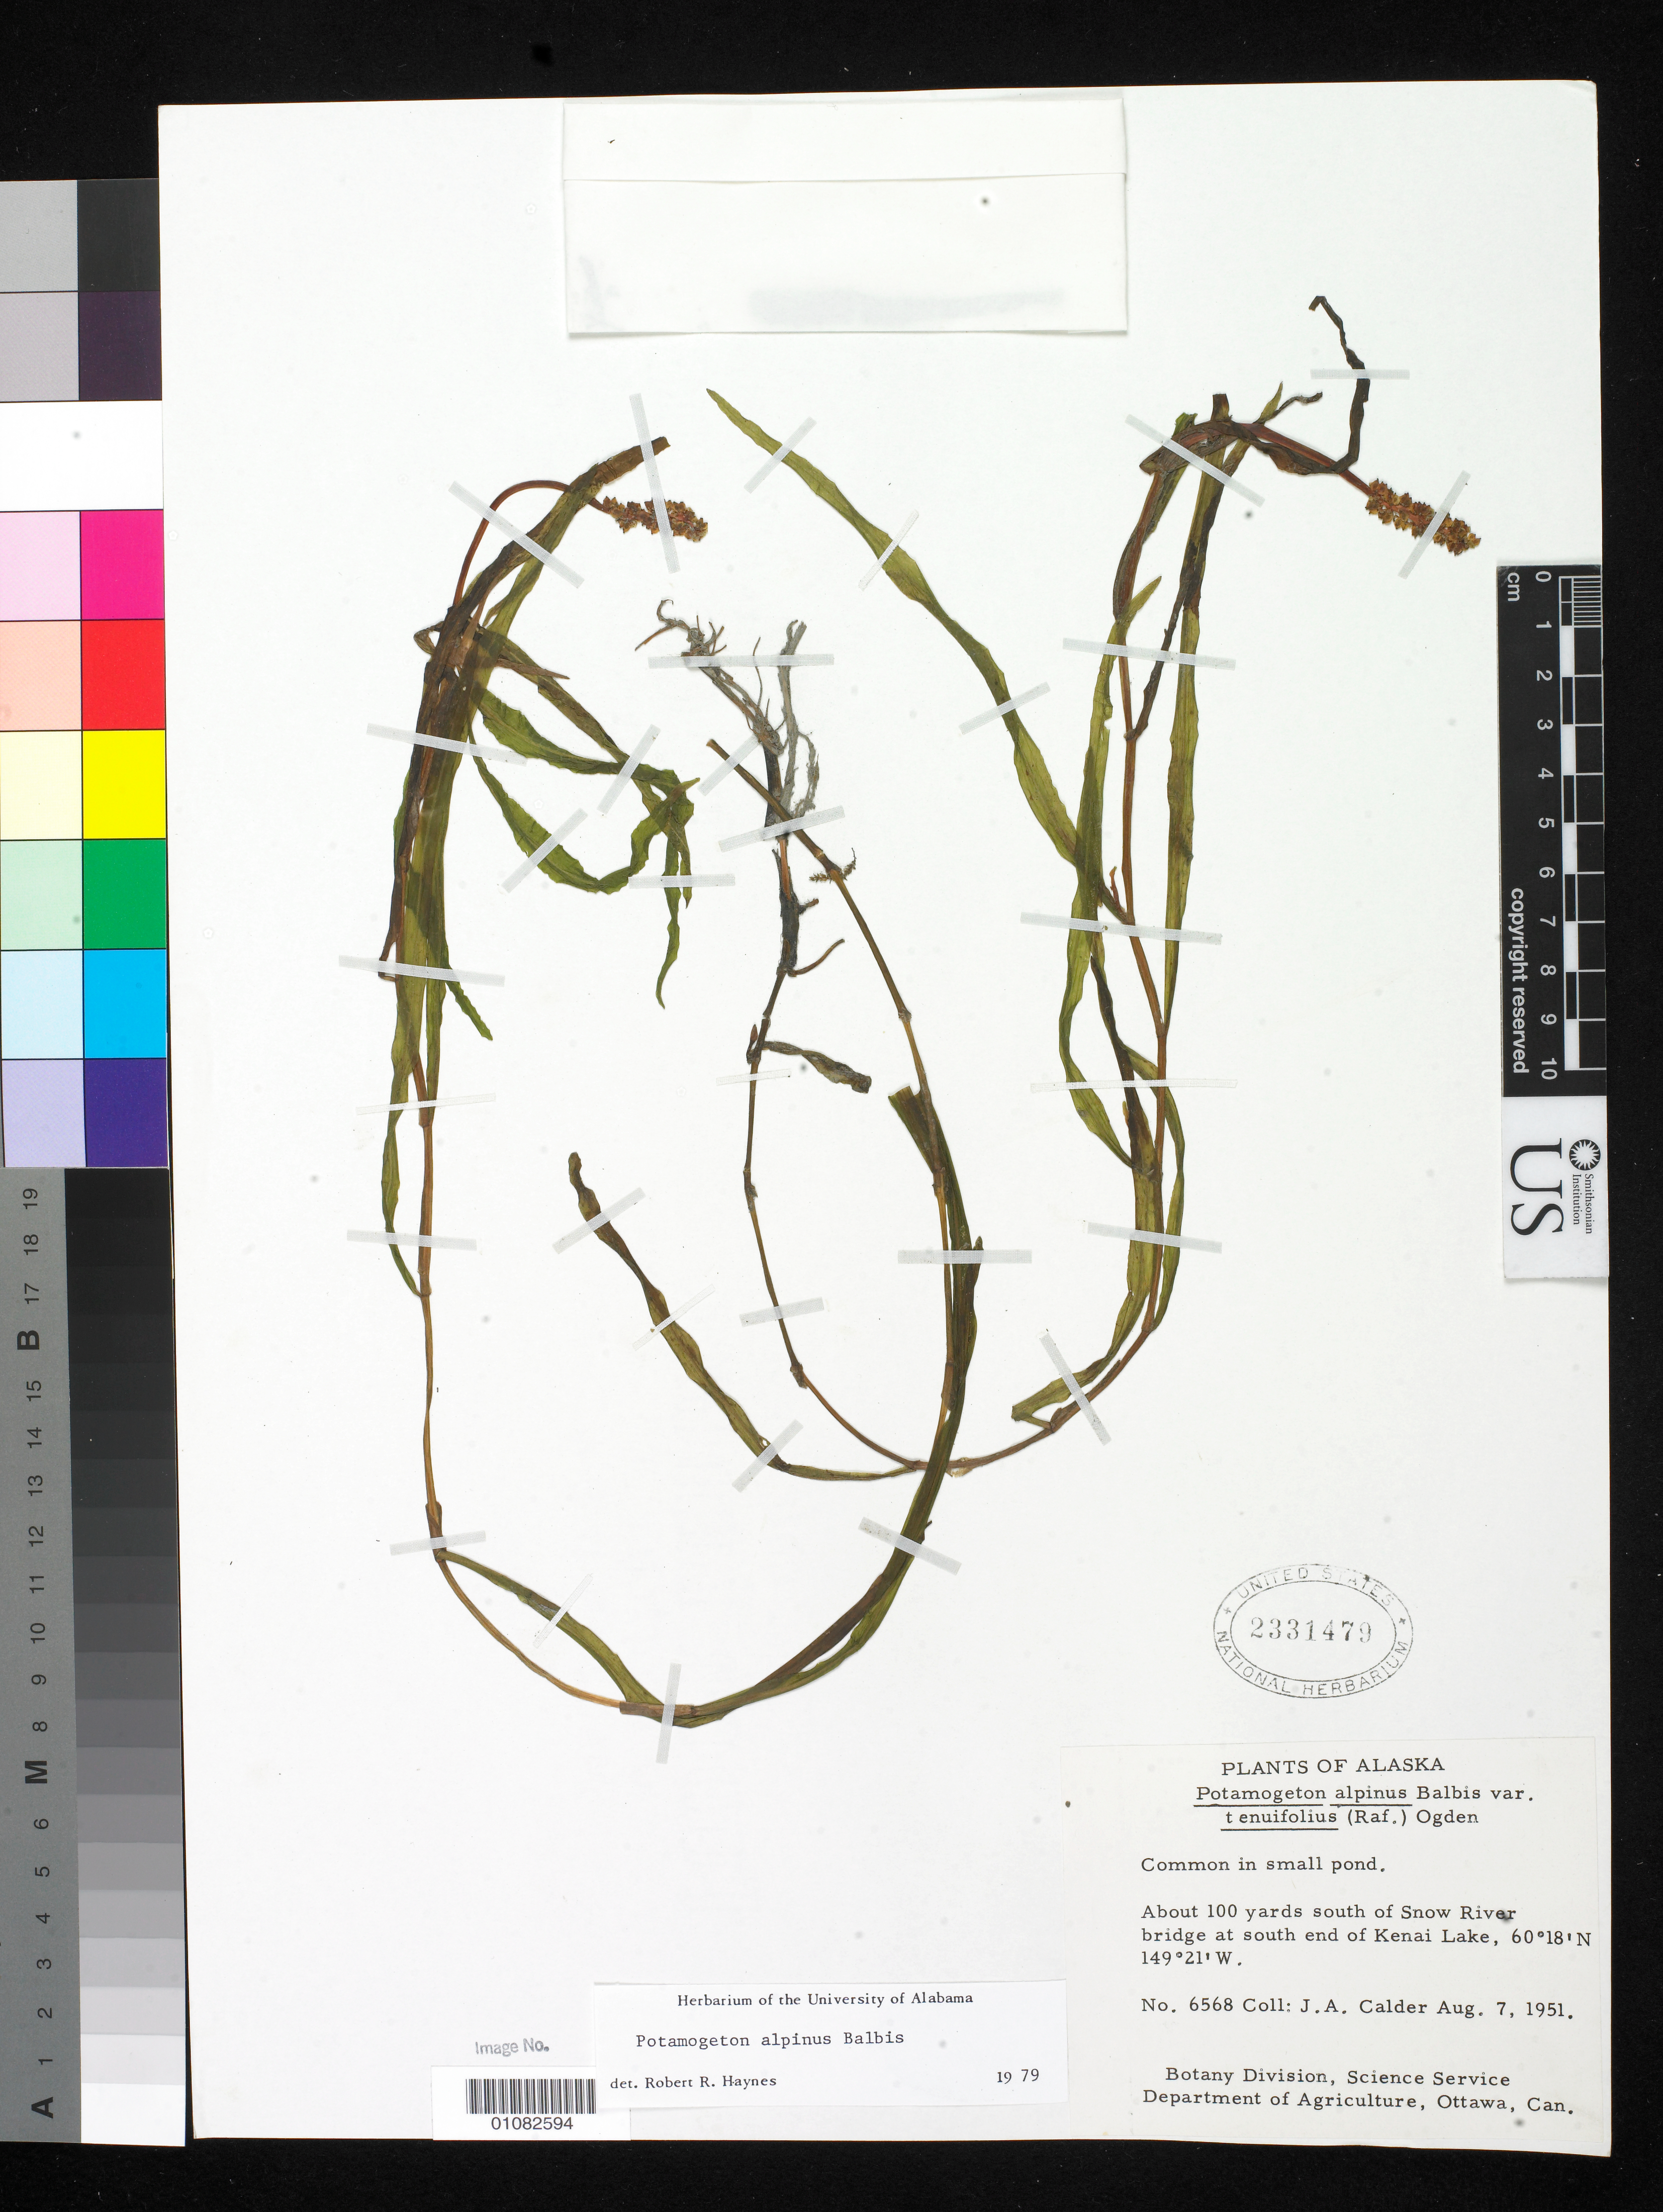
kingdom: Plantae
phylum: Tracheophyta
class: Liliopsida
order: Alismatales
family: Potamogetonaceae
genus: Potamogeton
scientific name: Potamogeton alpinus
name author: Balb.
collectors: J. A. Calder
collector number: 6568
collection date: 1951-08-07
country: United States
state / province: Alaska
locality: About 100 yards south of Snow River bridge at south end of Kenai Lake.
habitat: Common in small pond.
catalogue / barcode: US 2331479